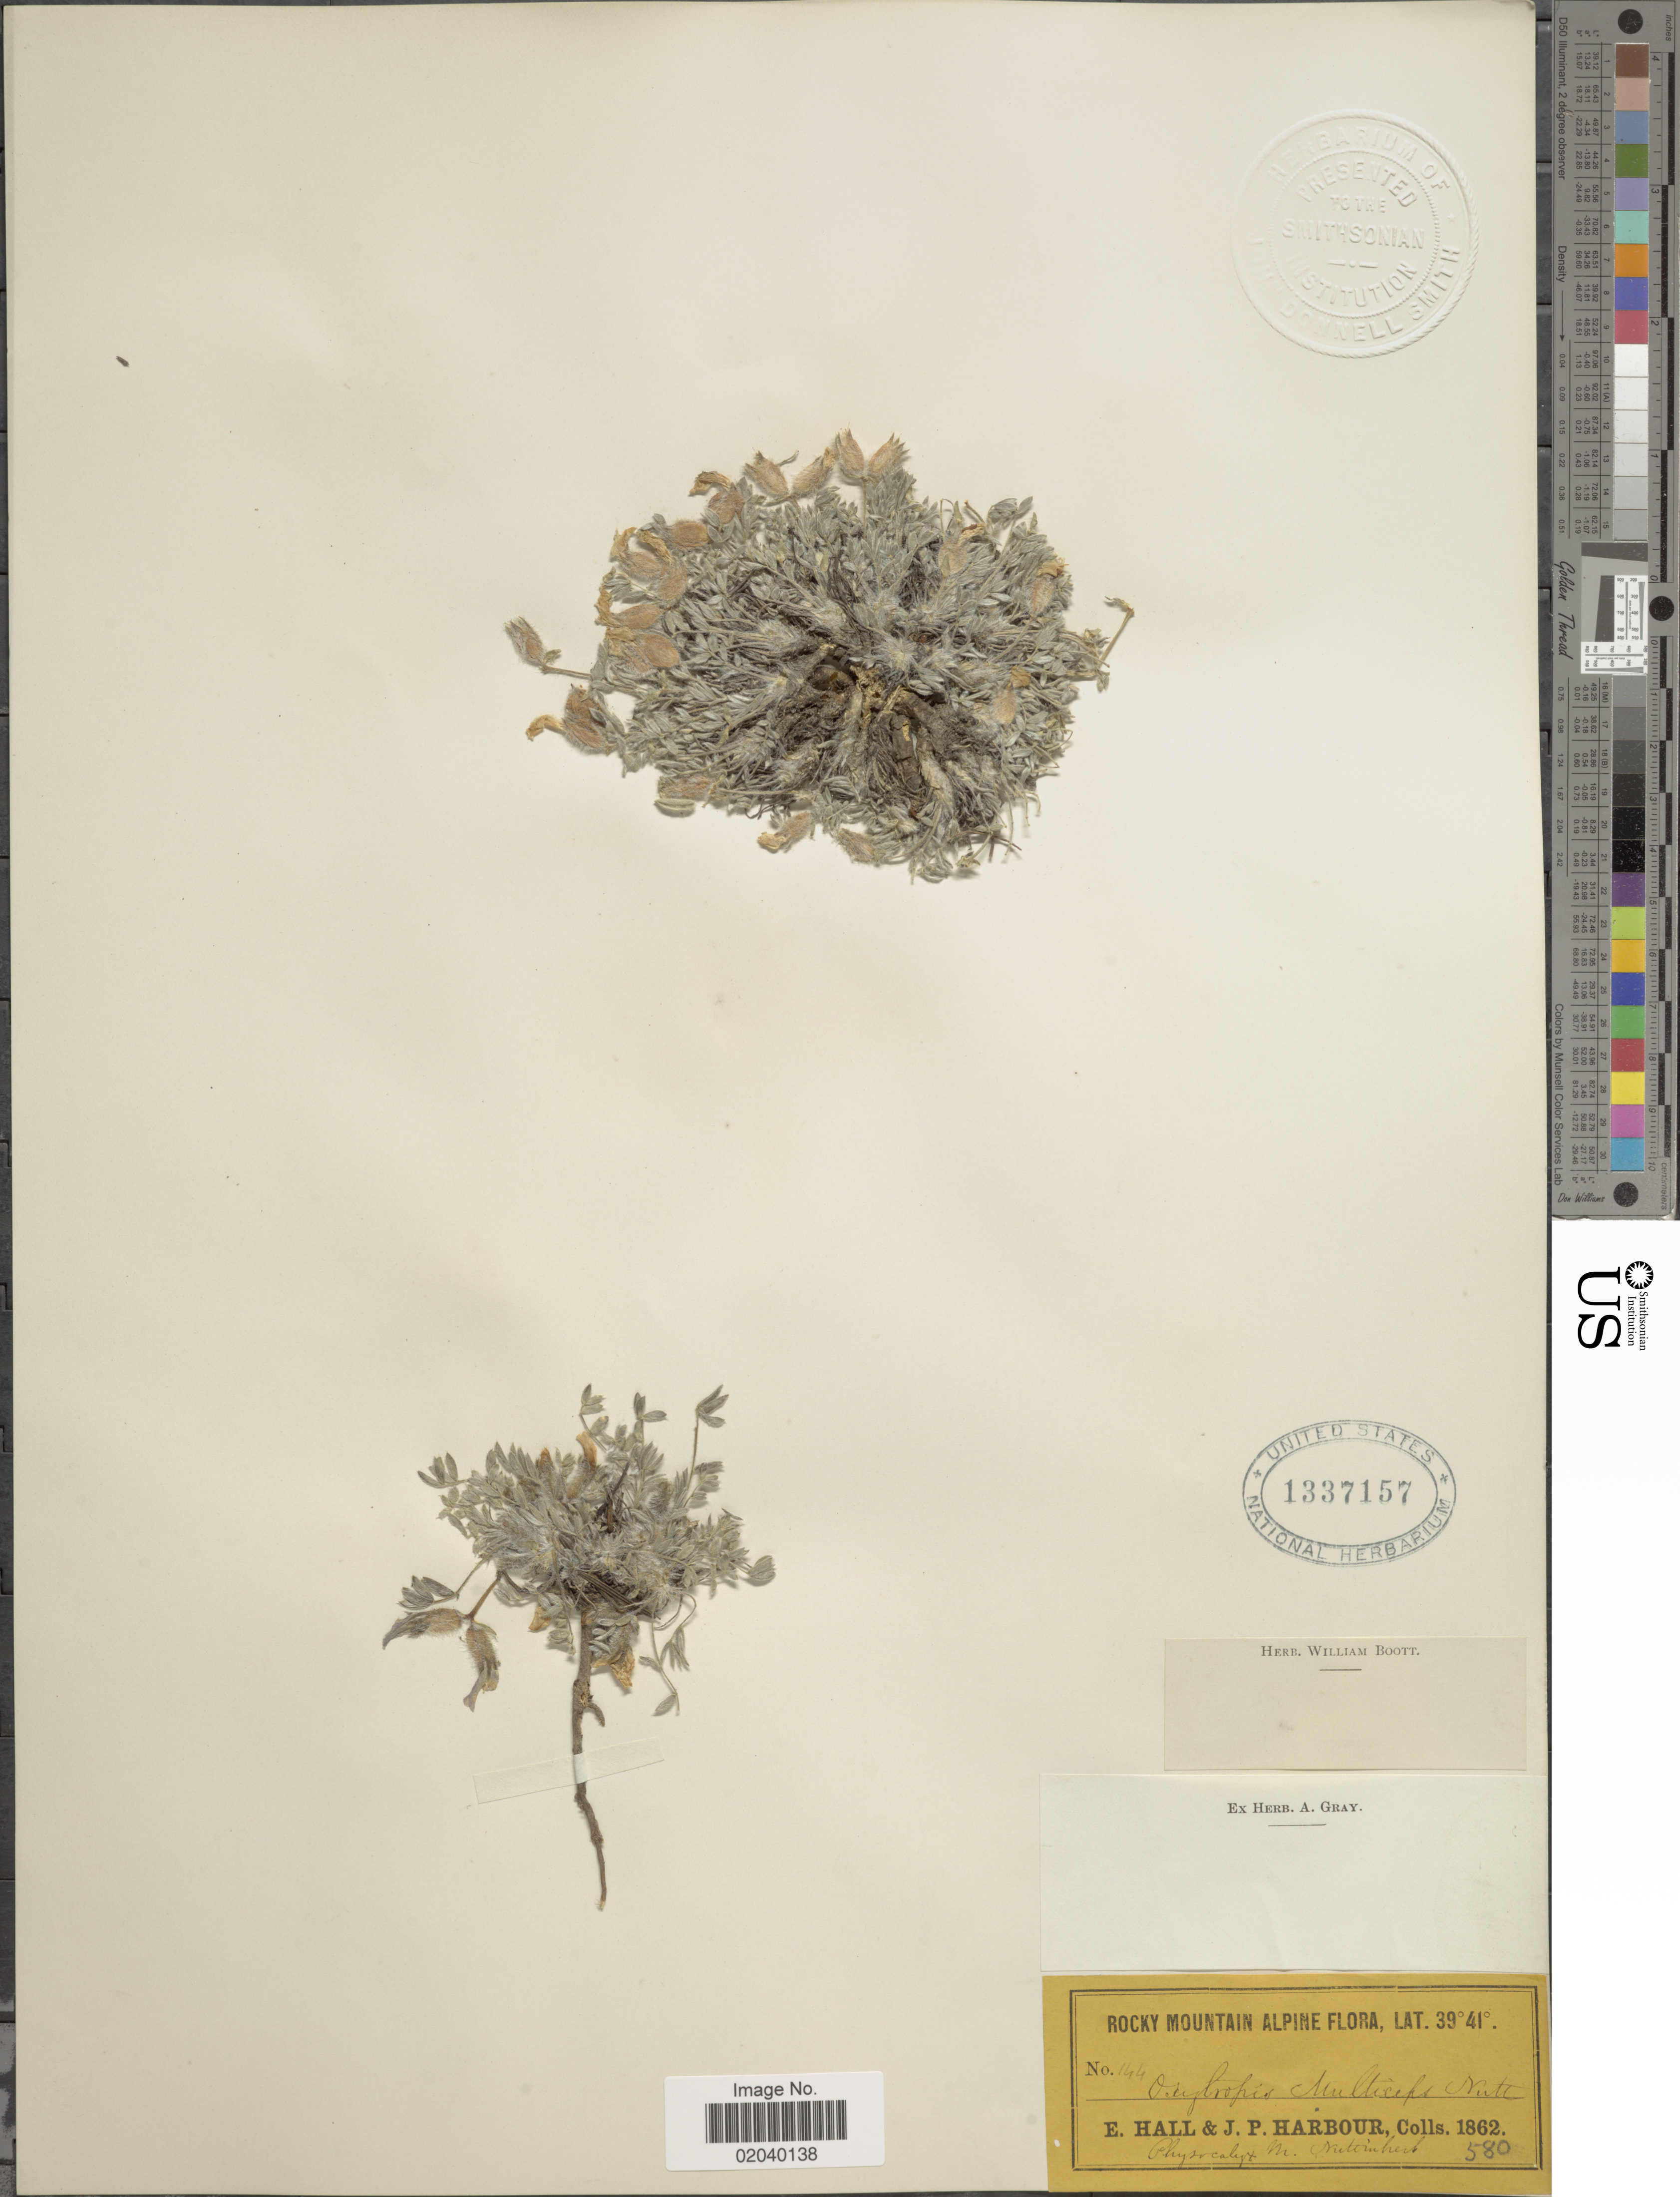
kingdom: Plantae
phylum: Tracheophyta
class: Magnoliopsida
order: Fabales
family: Fabaceae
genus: Oxytropis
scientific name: Oxytropis muticeps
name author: Nutt.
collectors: E. Hall & J. Harbour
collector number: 144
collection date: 1862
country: United States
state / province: Colorado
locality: Rocky Mtns. Alpine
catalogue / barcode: US 1337157